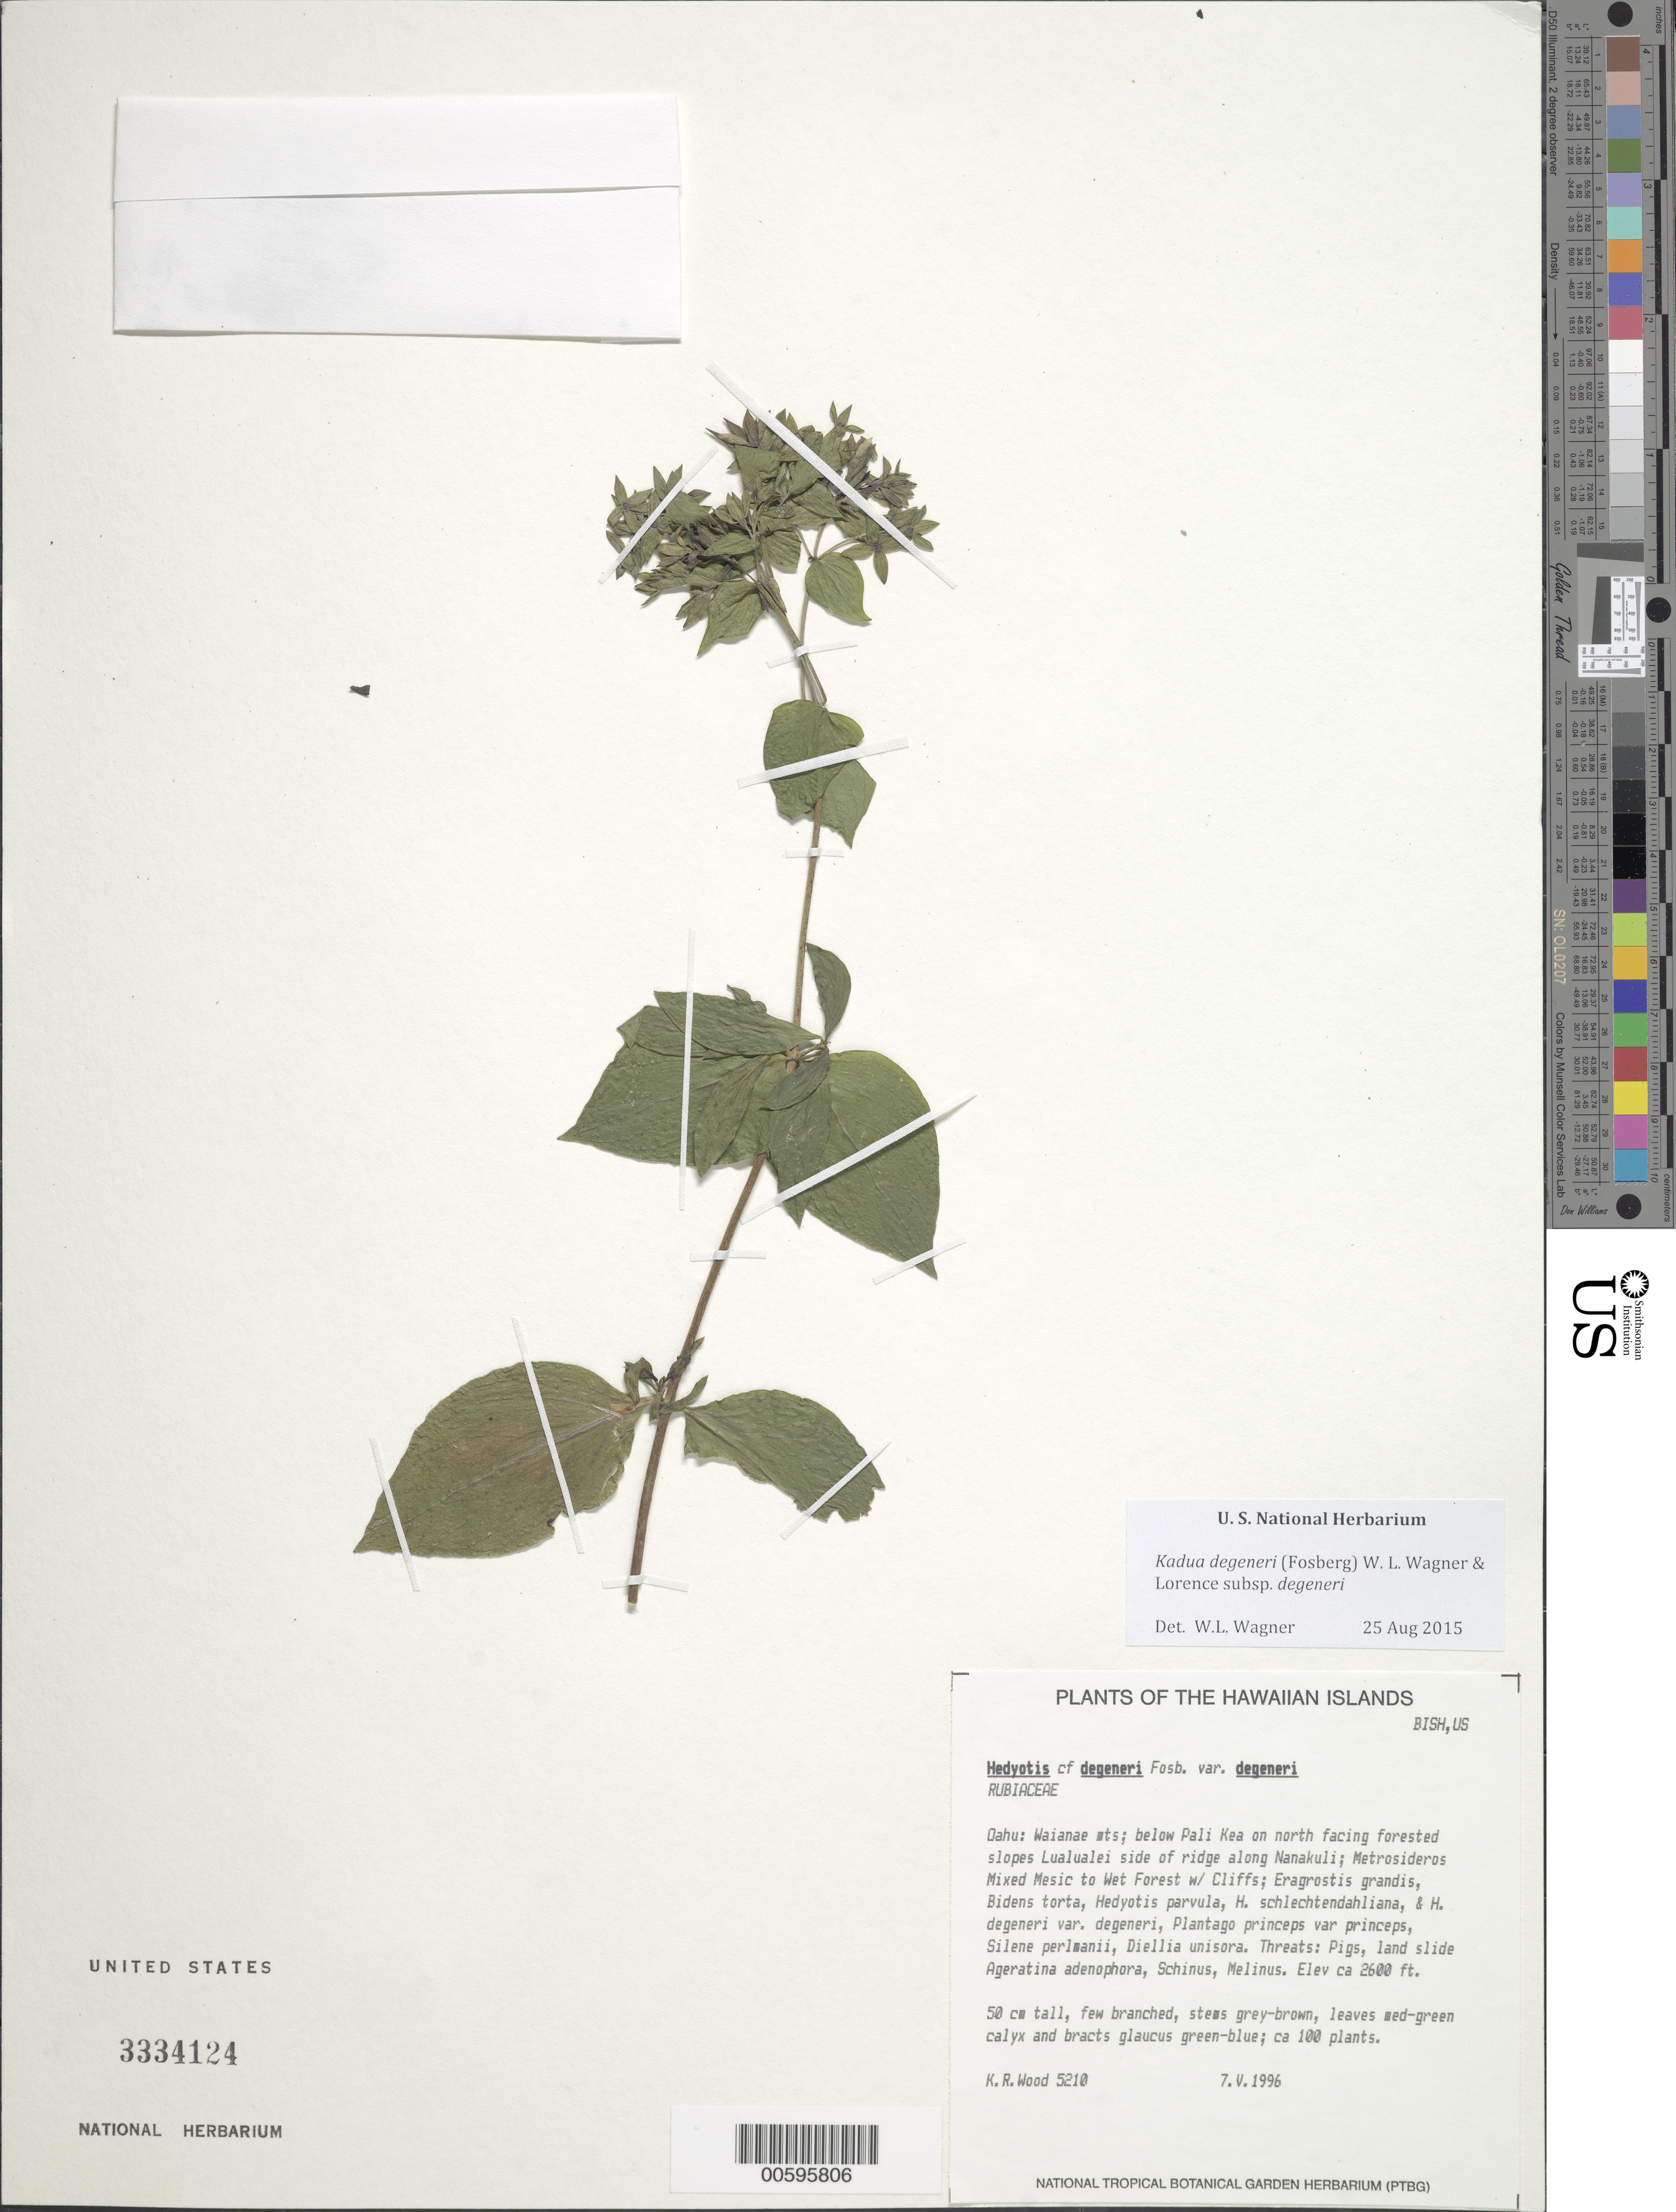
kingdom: Plantae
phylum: Tracheophyta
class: Magnoliopsida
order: Gentianales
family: Rubiaceae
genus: Kadua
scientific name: Kadua degeneri subsp. degeneri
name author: (Fosberg) W.L. Wagner & Lorence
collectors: K. R. Wood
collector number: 5210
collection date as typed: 7 May 1996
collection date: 1996-05-07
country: United States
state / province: Hawaii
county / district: Honolulu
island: Oahu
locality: Waianae mts; below Pali Kea on N facing slopes Lualualei side of ridge along Nanakuli.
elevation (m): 792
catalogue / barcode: US 3334124